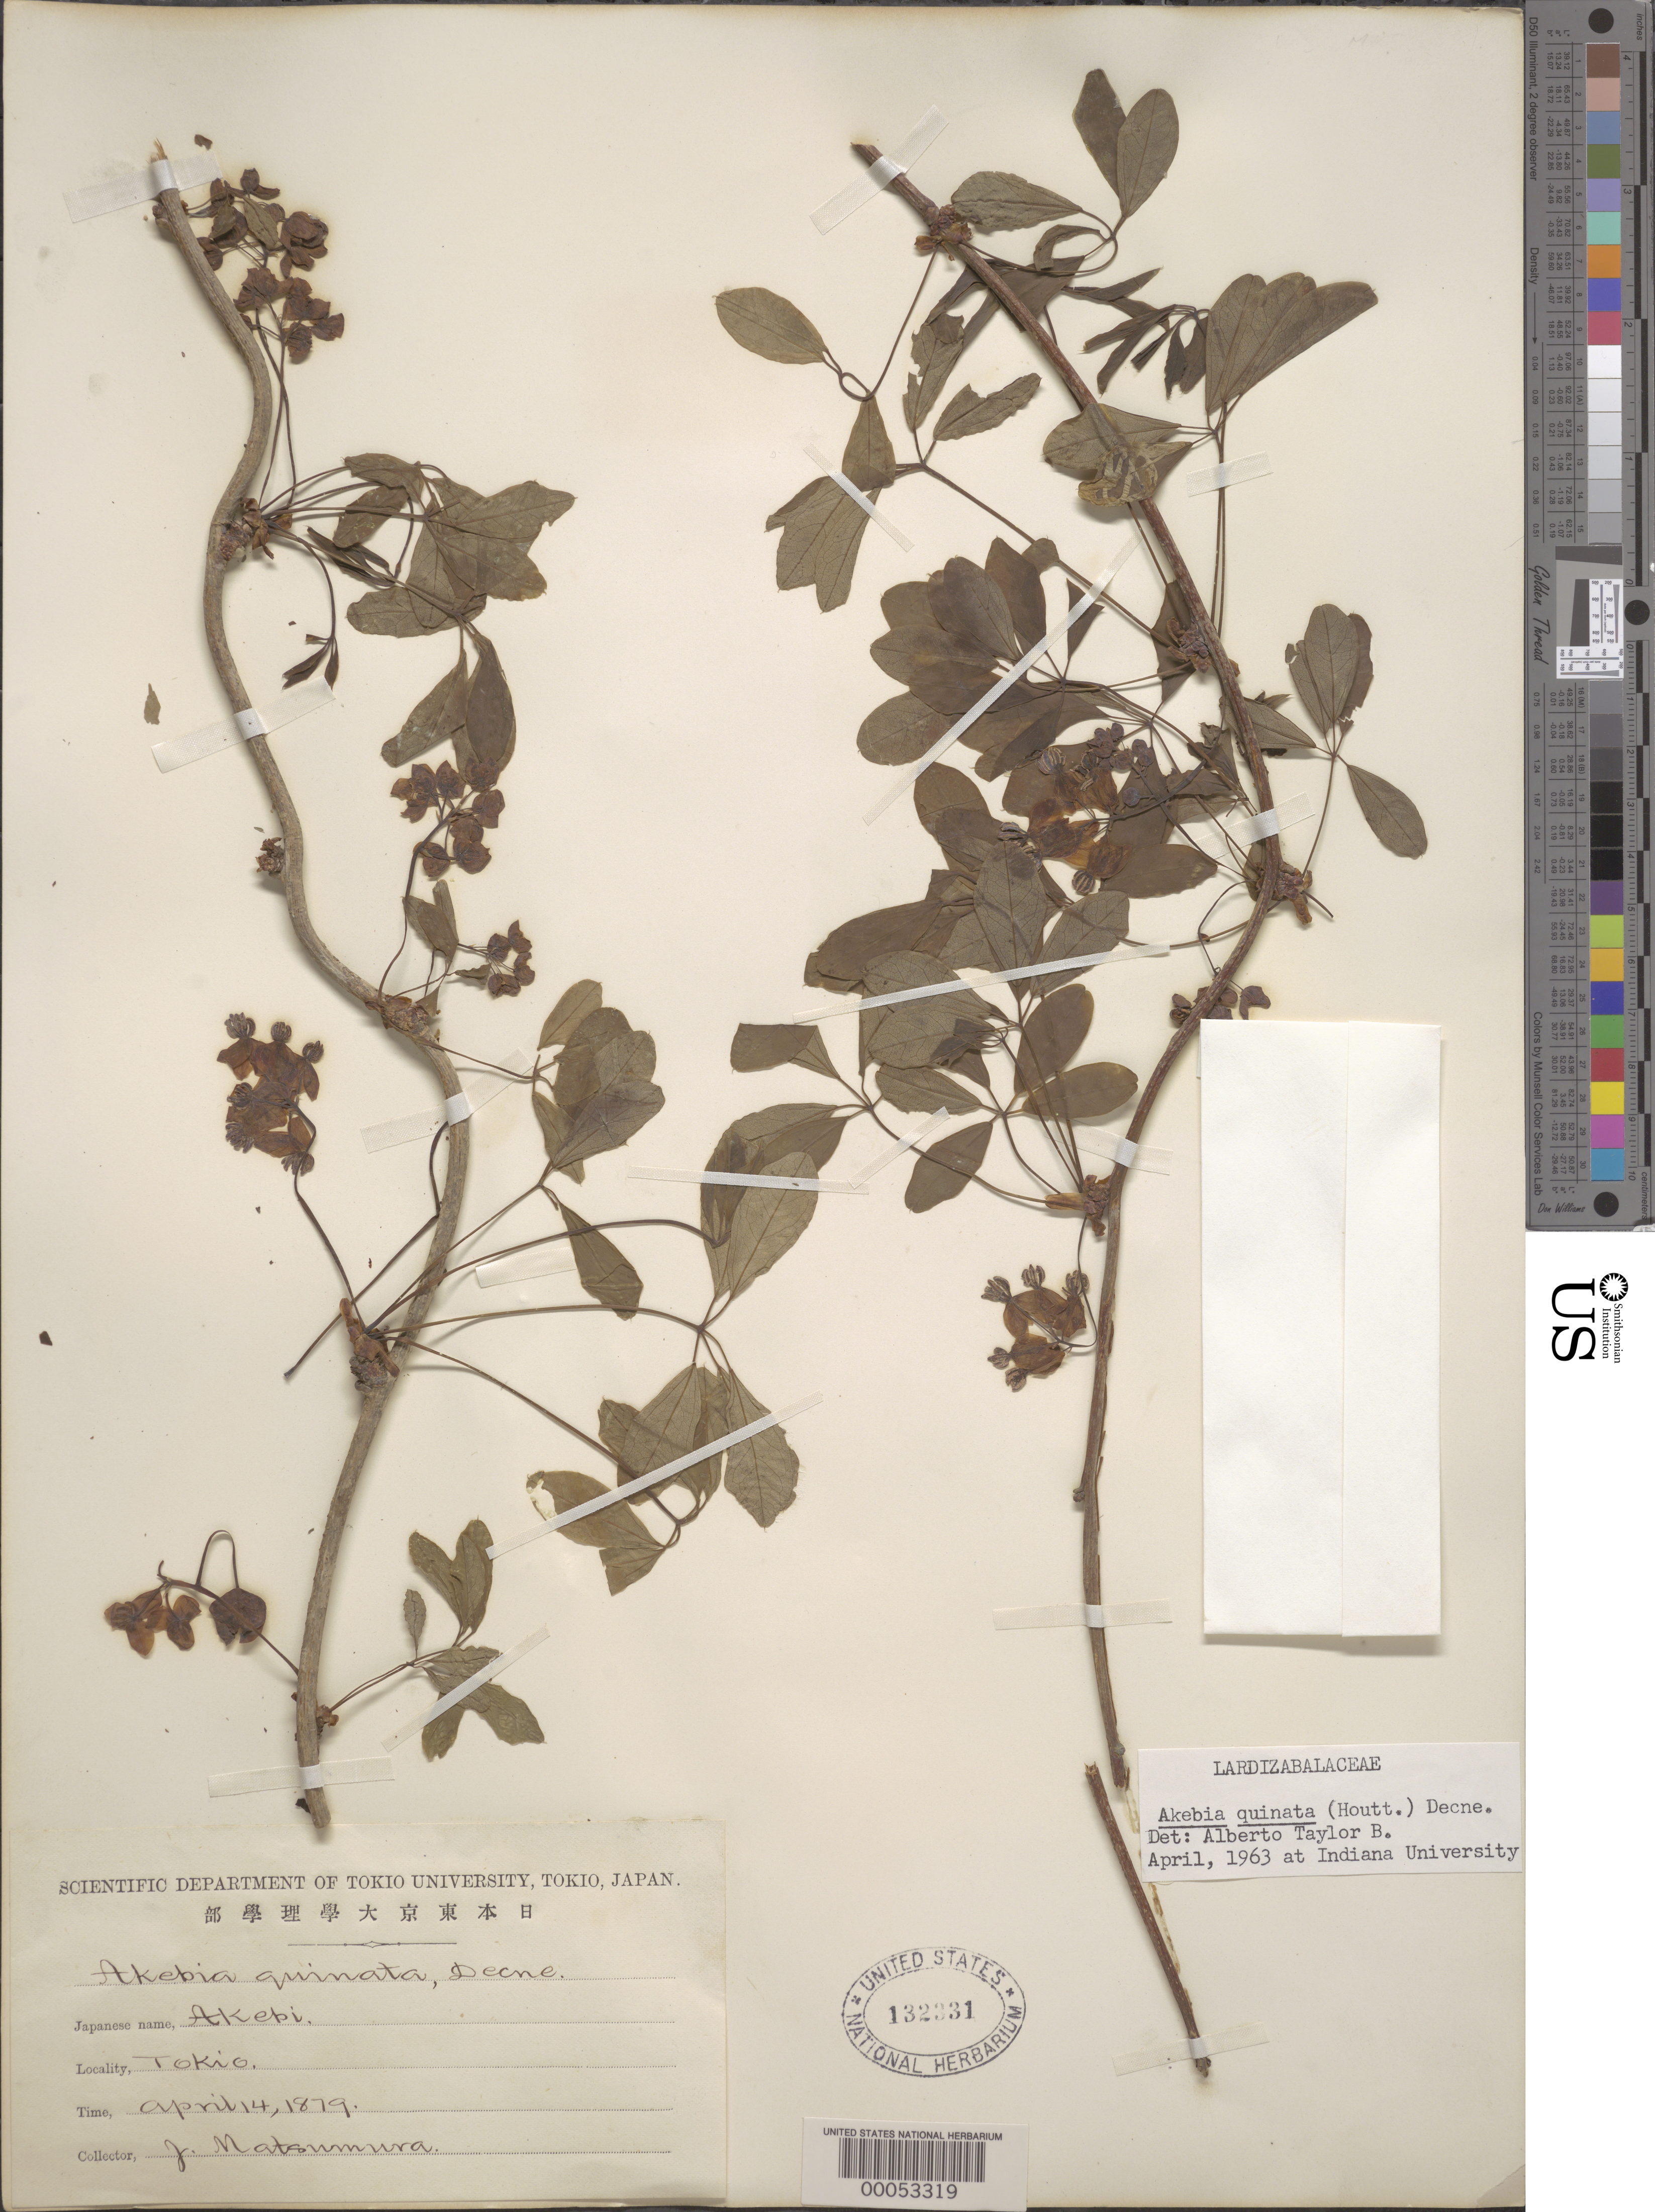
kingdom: Plantae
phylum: Tracheophyta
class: Magnoliopsida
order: Ranunculales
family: Lardizabalaceae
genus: Akebia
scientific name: Akebia quinata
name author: (Houtt.) Decne.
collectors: J. Matsumura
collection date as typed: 14 Apr 1879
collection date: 1879-04-14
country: Japan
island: Honshu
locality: Tokyo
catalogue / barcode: US 132331